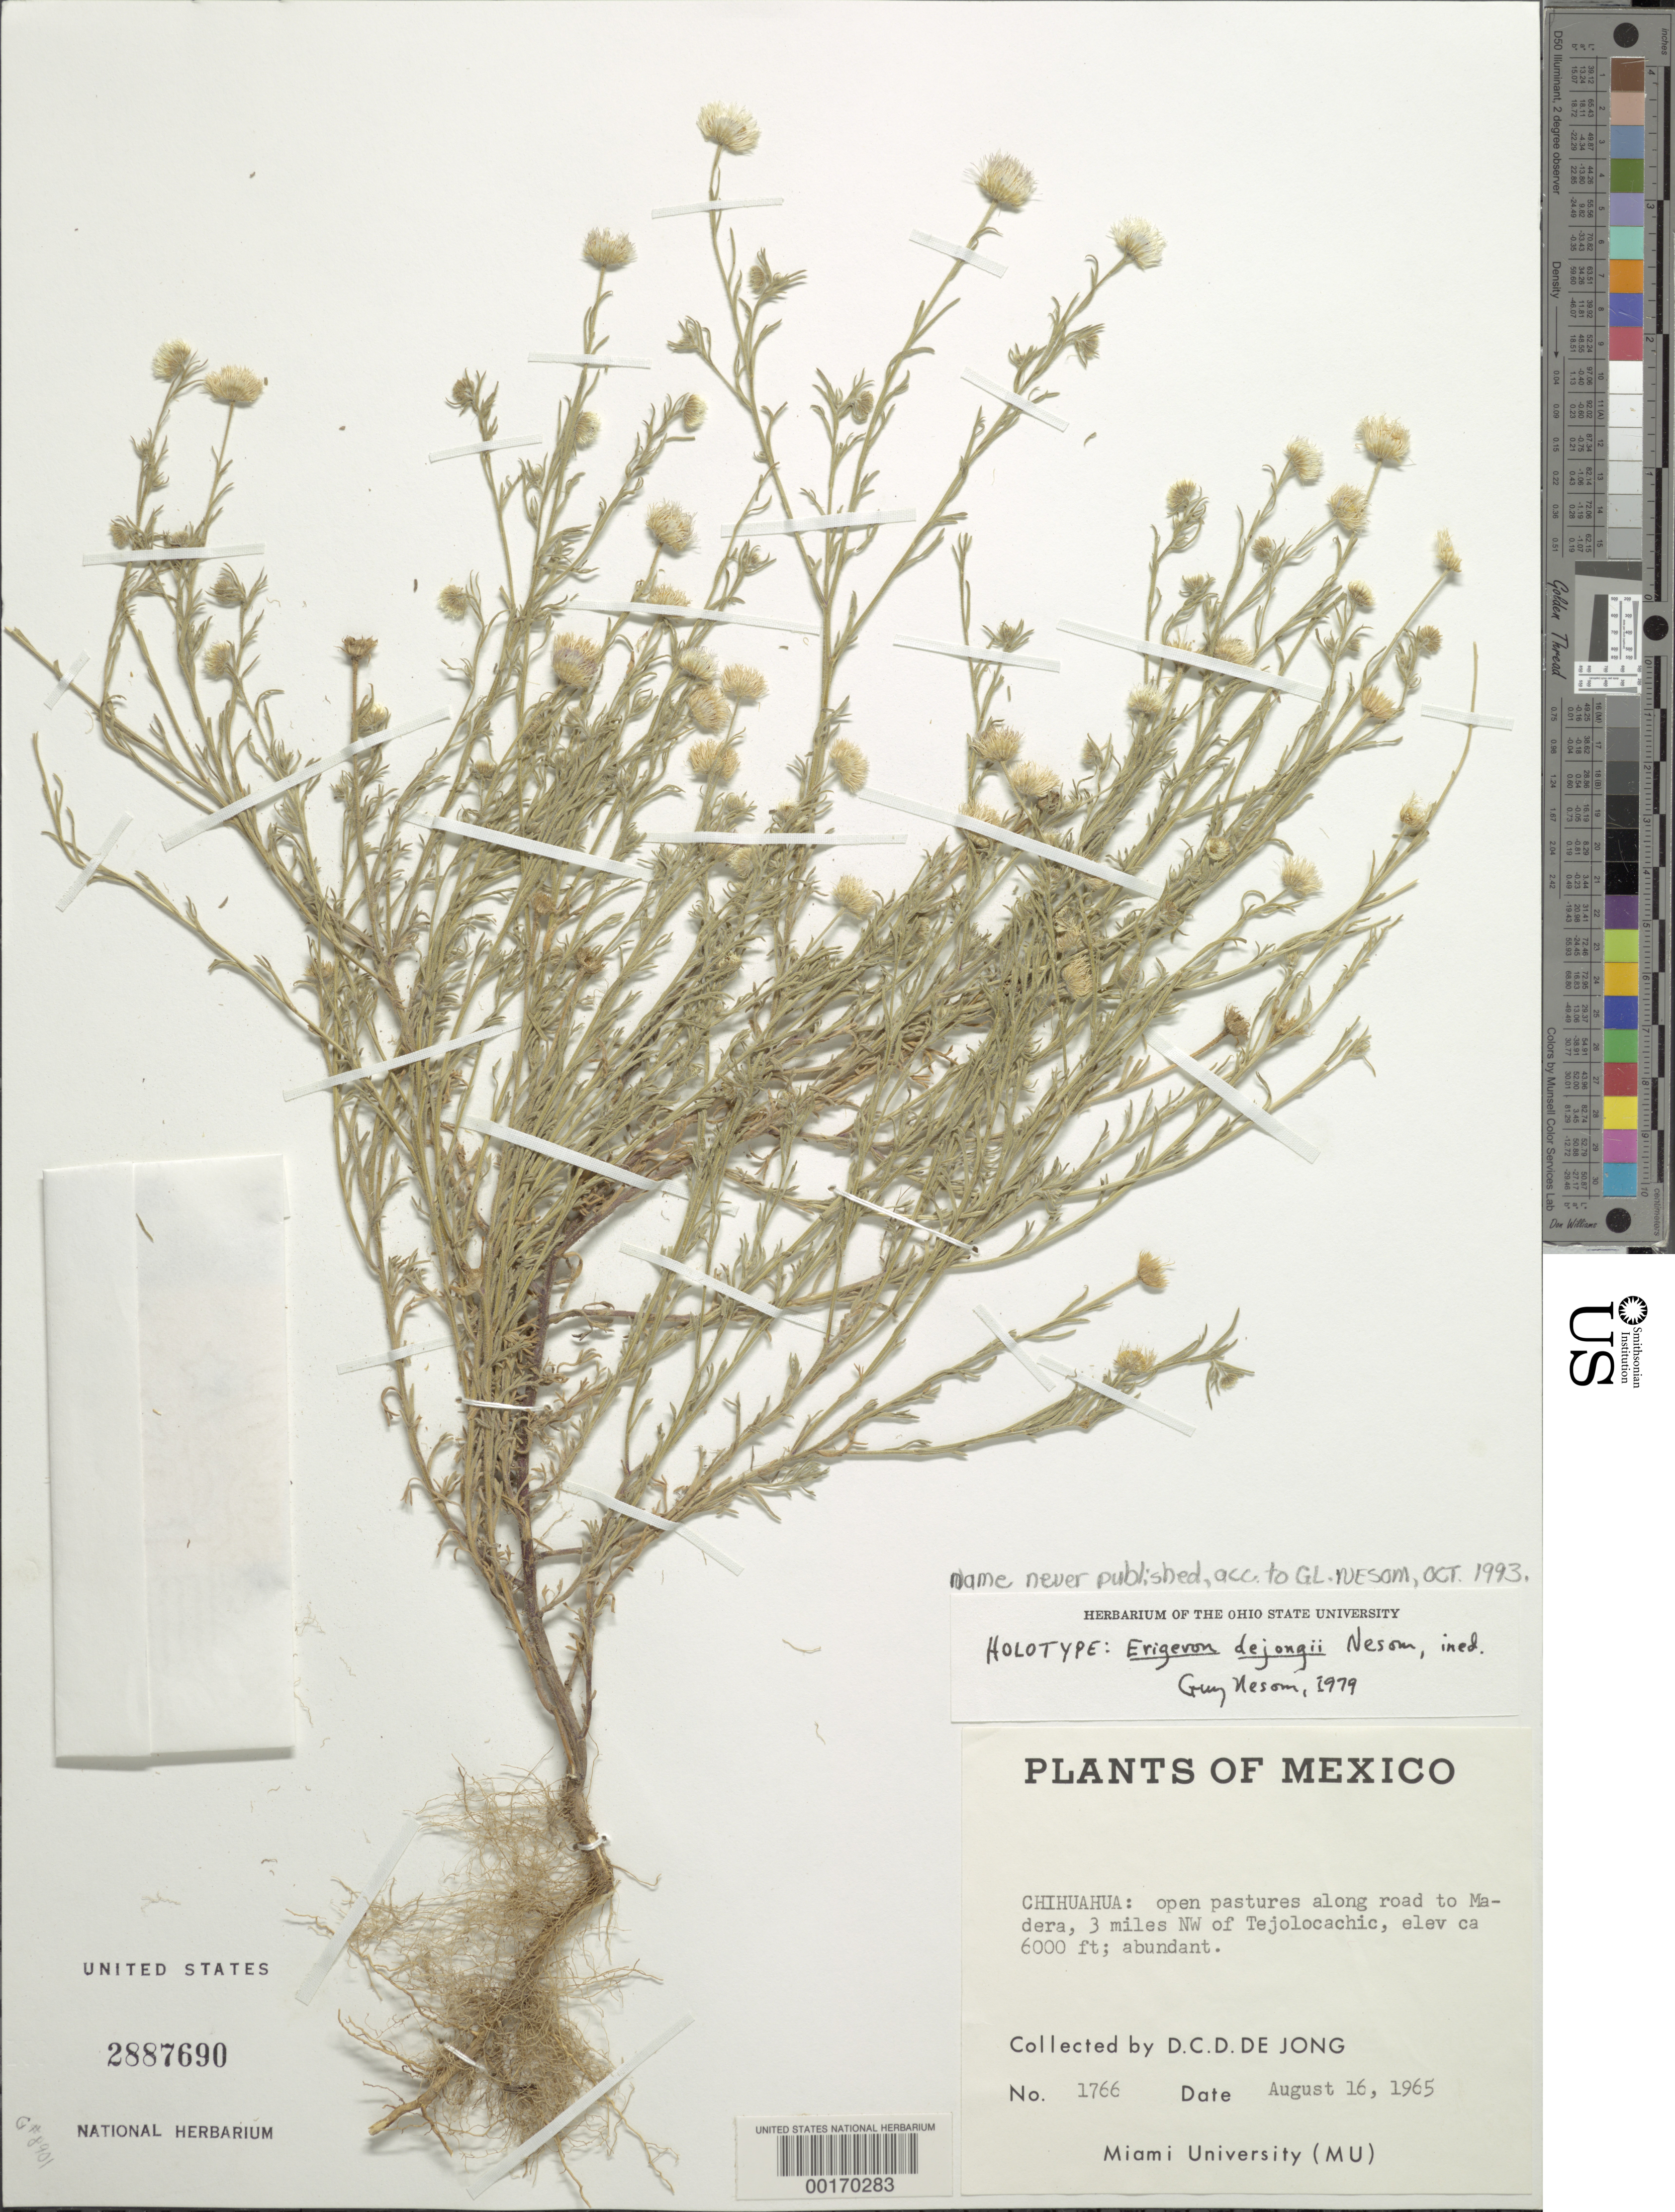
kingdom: Plantae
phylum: Tracheophyta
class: Magnoliopsida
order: Asterales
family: Asteraceae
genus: Erigeron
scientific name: Erigeron sp.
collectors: D. De Jong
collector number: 1766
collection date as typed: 16 Aug 1965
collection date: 1965-08-16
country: Mexico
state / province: Chihuahua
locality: Open pastures along road to Madera, 3 mi NW of Tejolocachic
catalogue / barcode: US 2887690